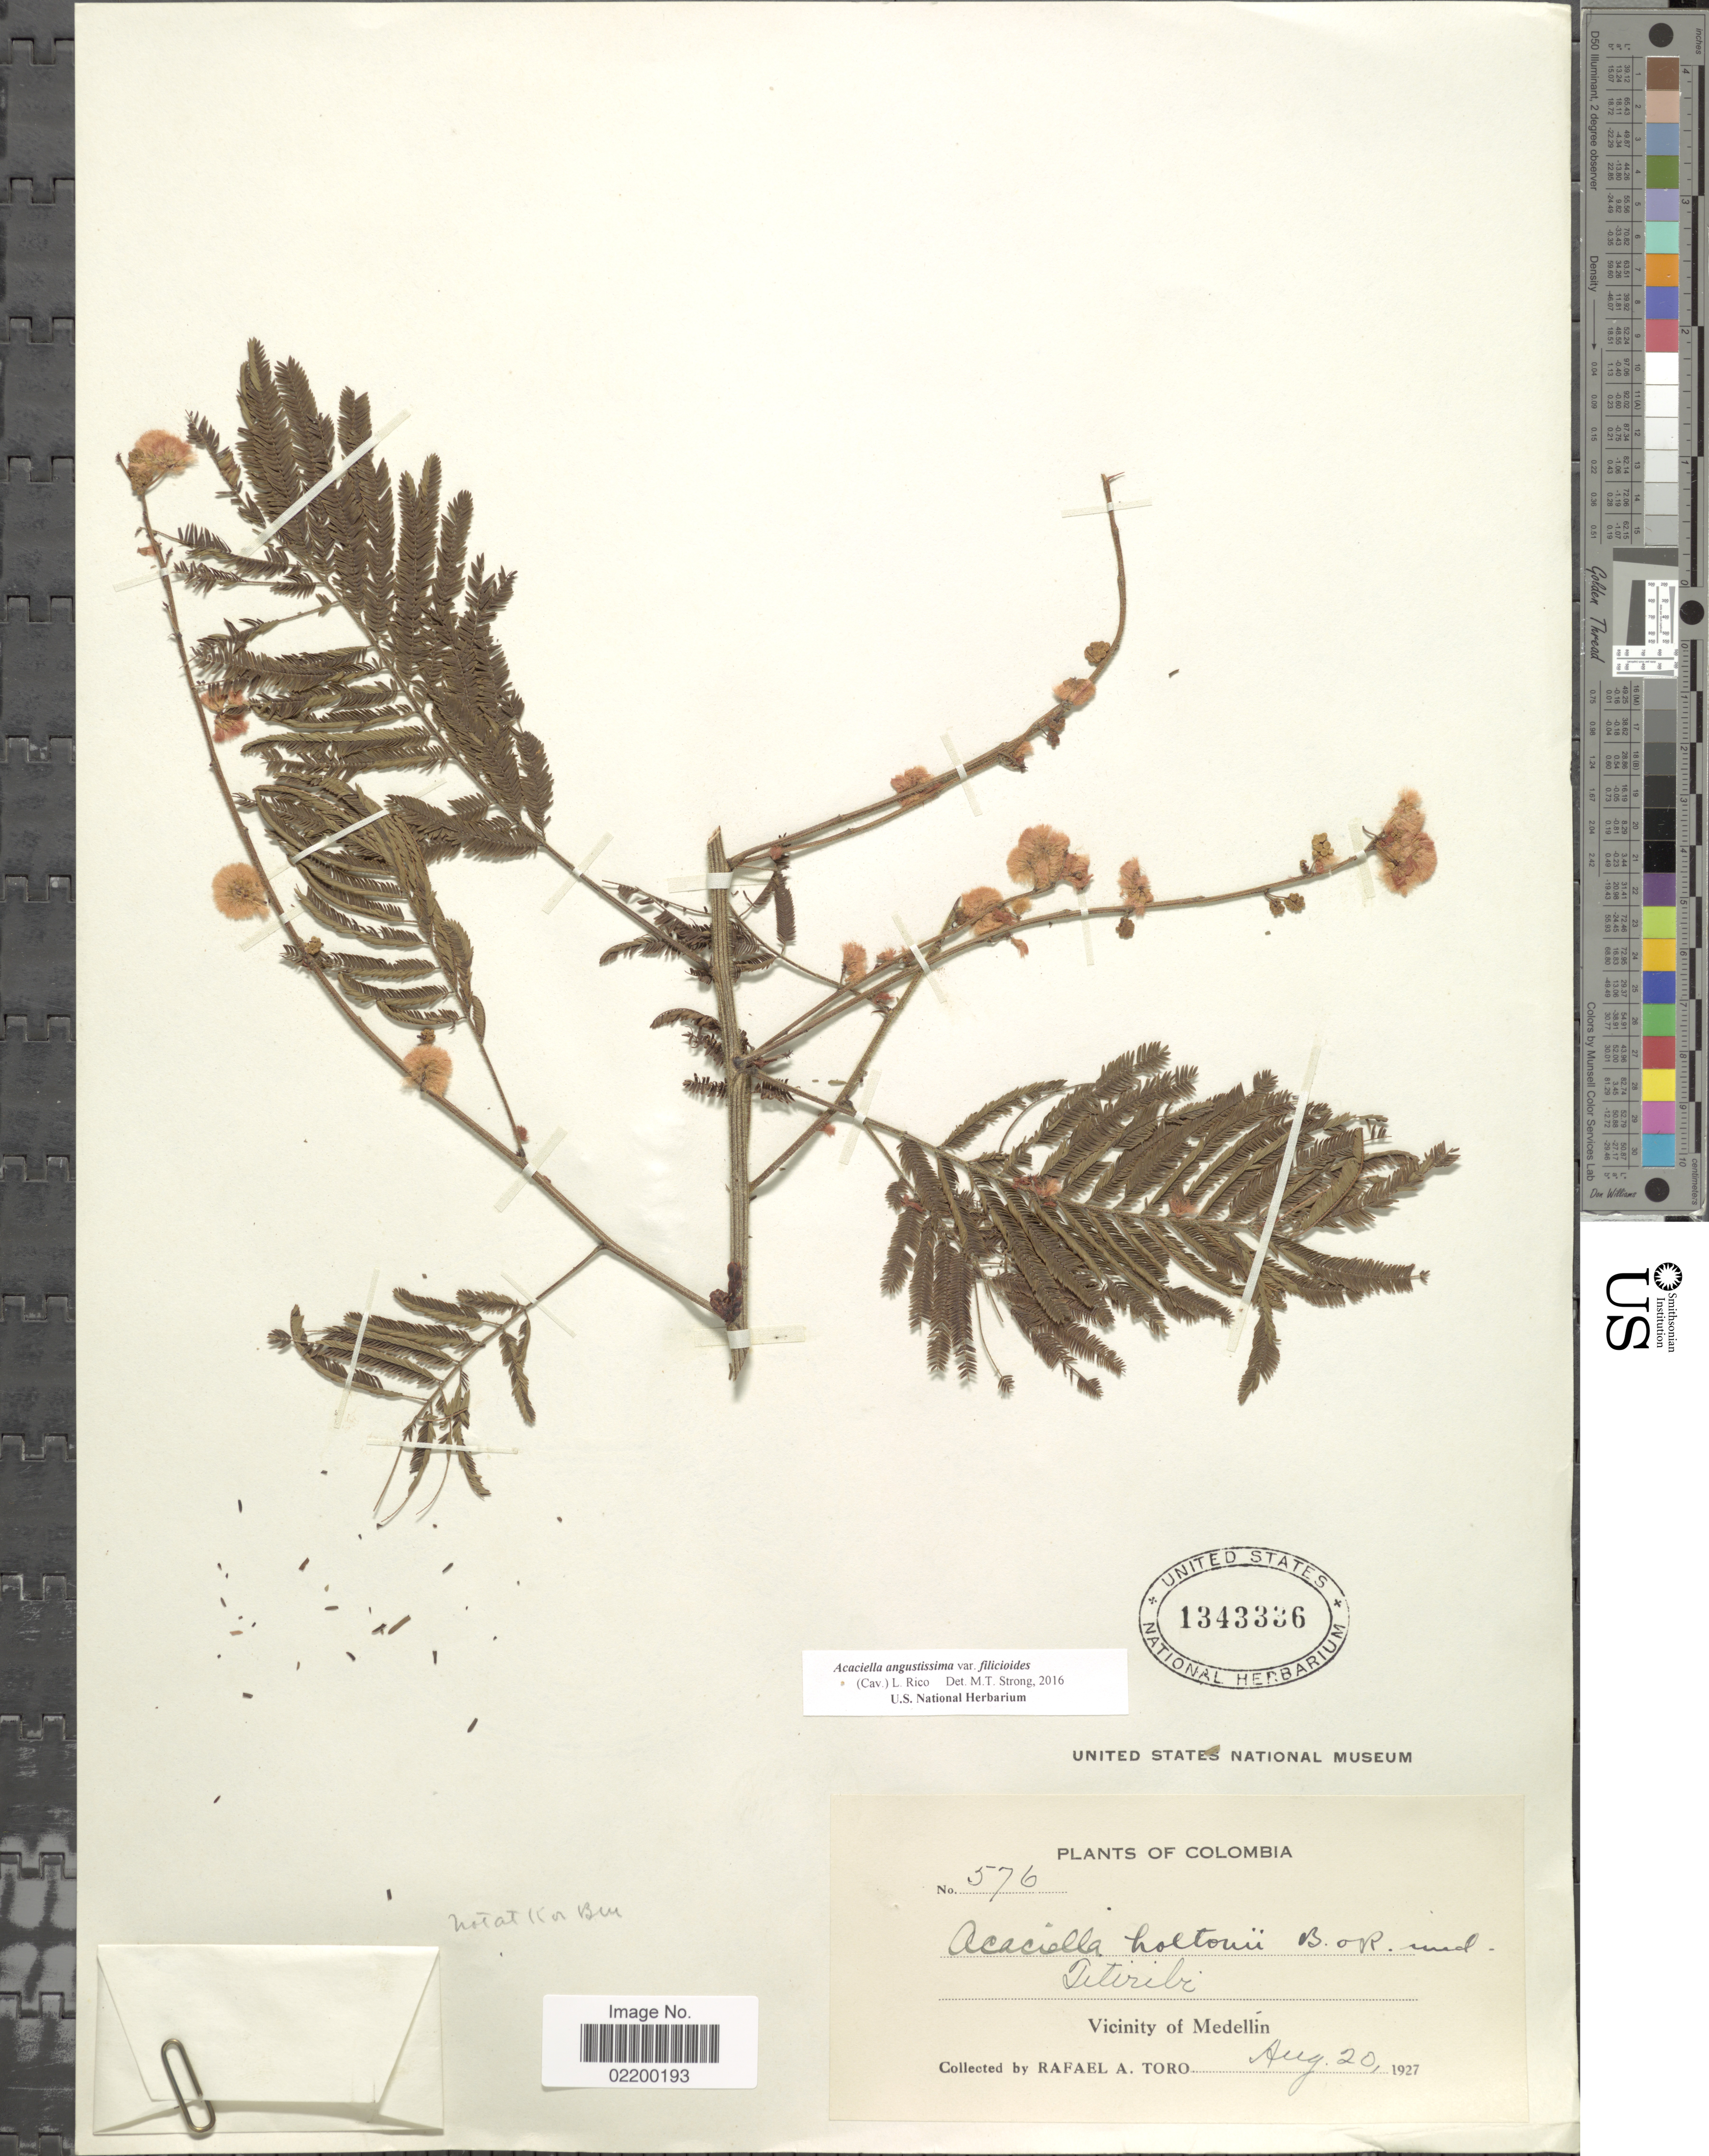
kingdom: Plantae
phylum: Tracheophyta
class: Magnoliopsida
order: Fabales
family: Fabaceae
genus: Acaciella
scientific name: Acaciella angustissima var. filicioides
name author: (Cav.) L. Rico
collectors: R. A. Toro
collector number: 576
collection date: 1927-08-20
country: Colombia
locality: Colombia. Vicinity of Medellin.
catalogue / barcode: US 1343336